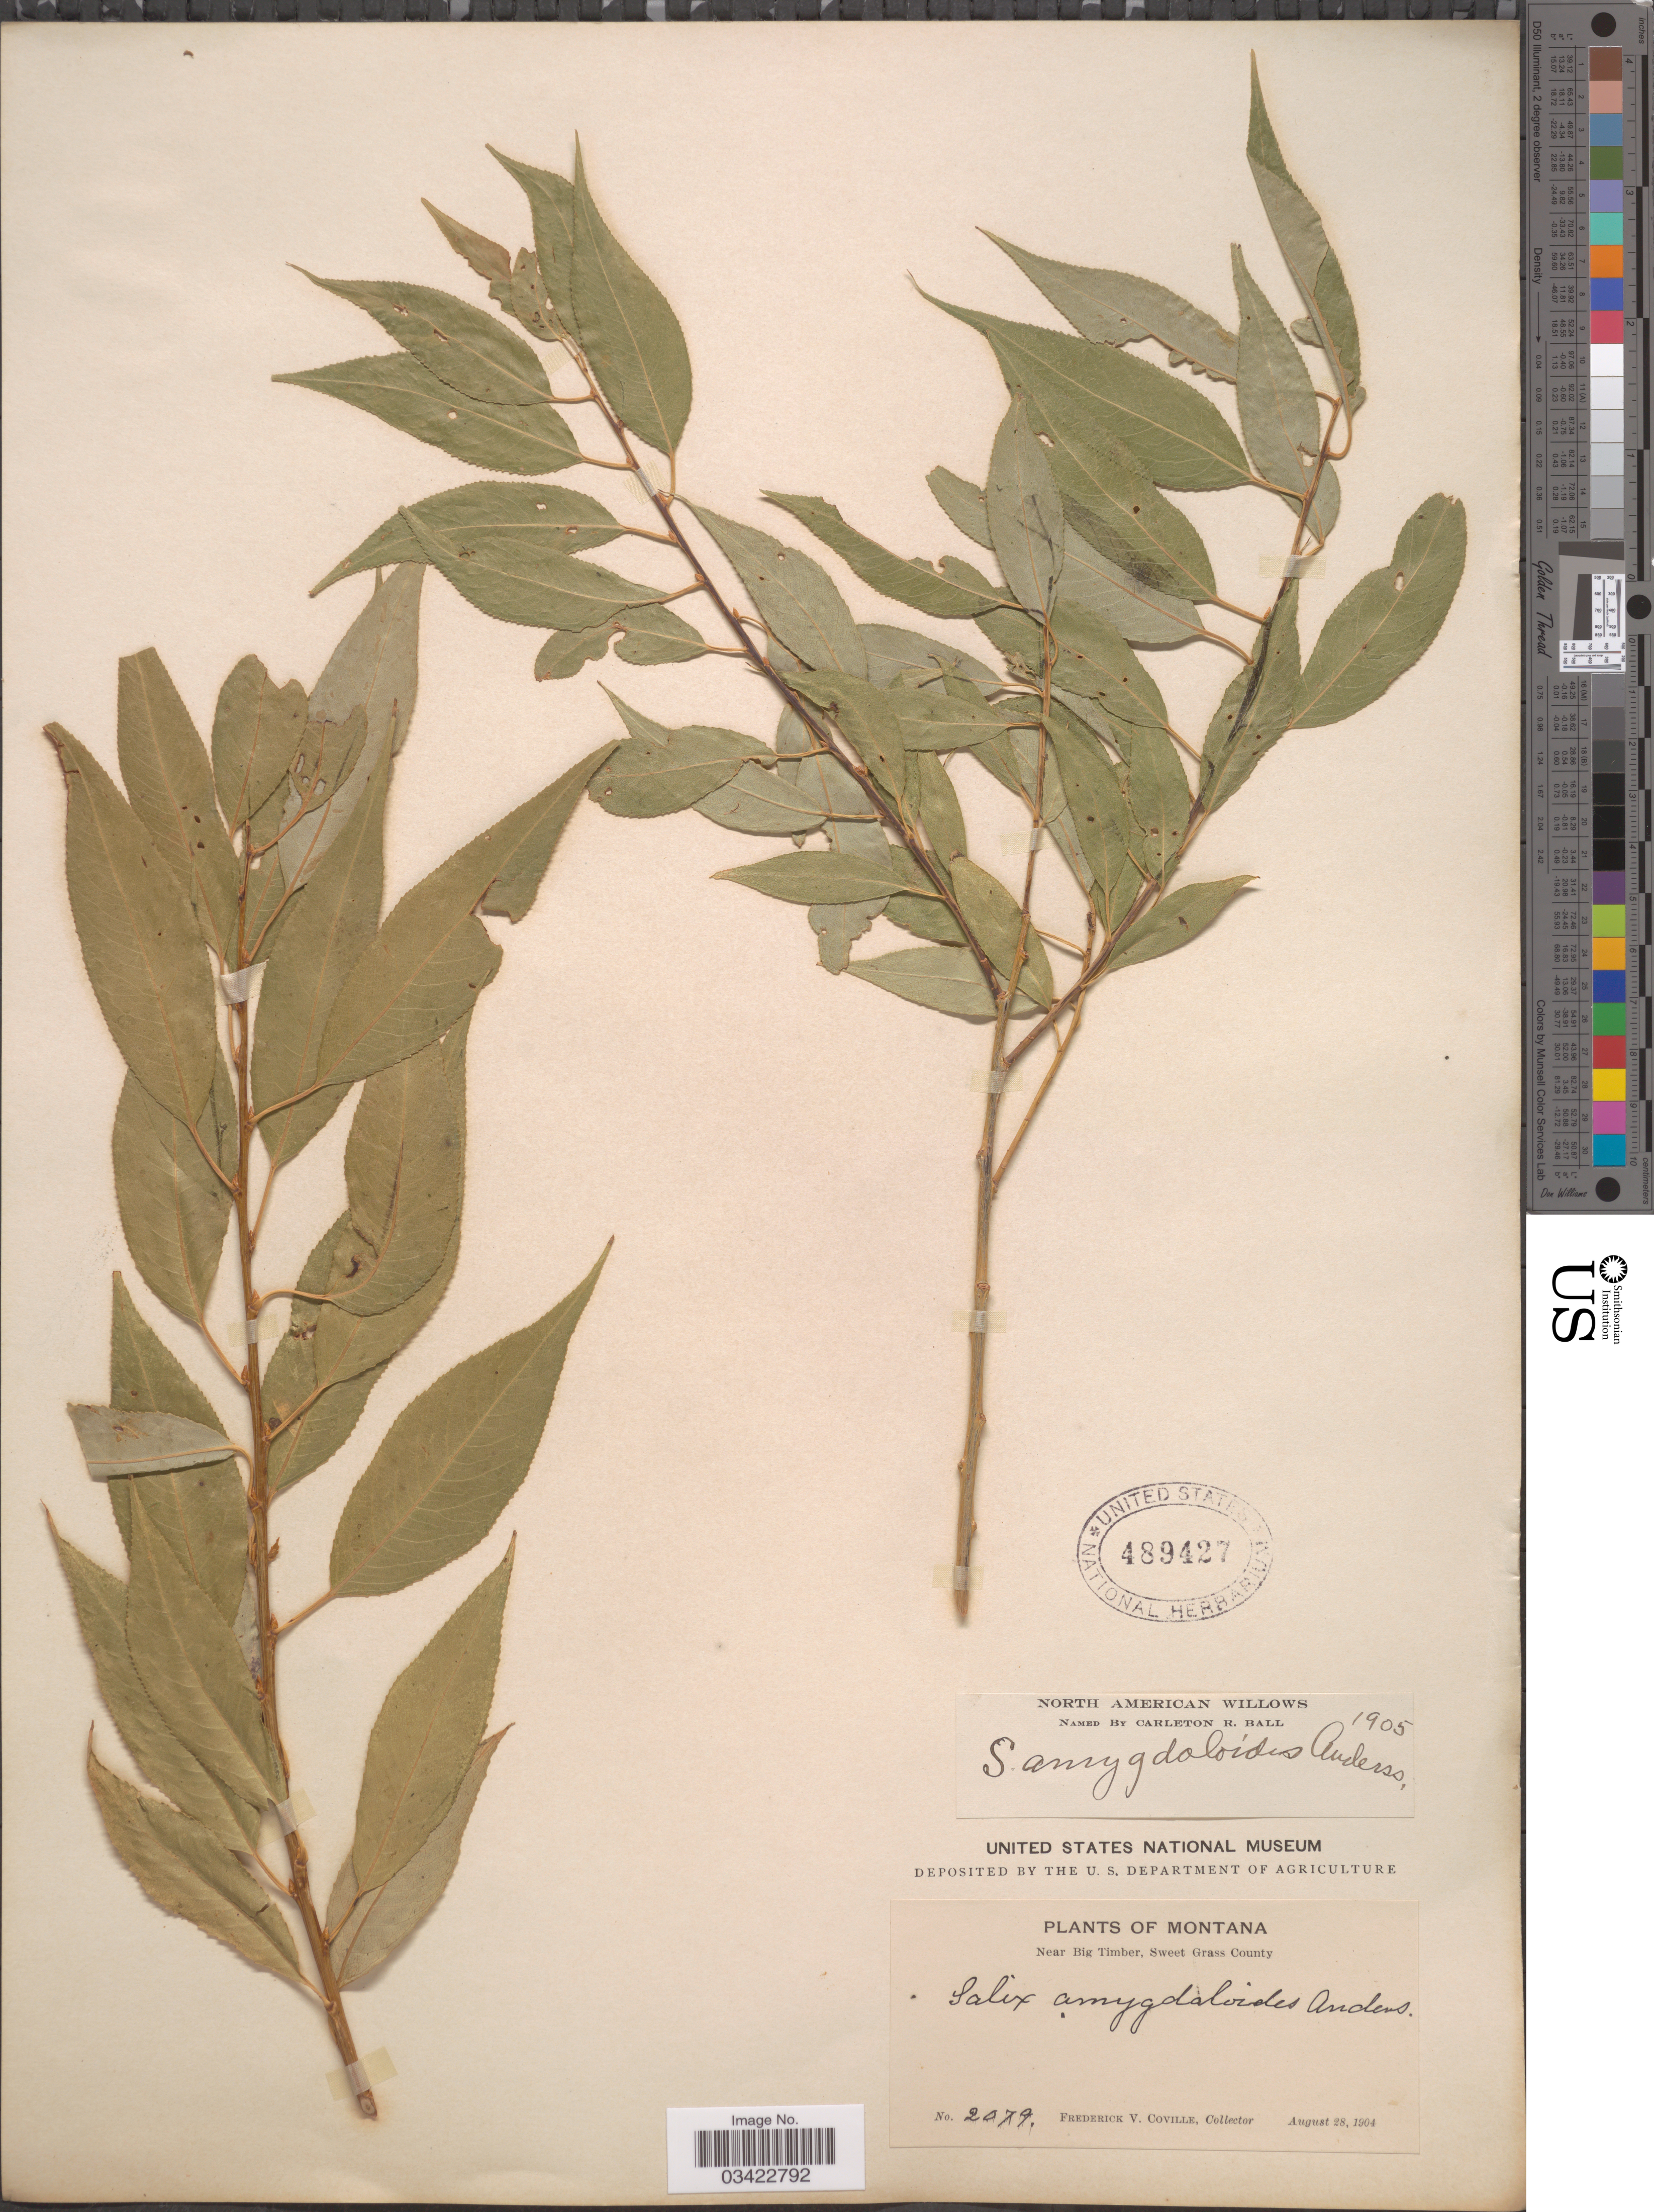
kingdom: Plantae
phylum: Tracheophyta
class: Magnoliopsida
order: Malpighiales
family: Salicaceae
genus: Salix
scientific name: Salix amygdaloides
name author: Andersson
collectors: F. V. Coville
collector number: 2079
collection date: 1904-08-28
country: United States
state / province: Montana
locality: Near Big Timber, Sweet Grass County.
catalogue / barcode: US 489427